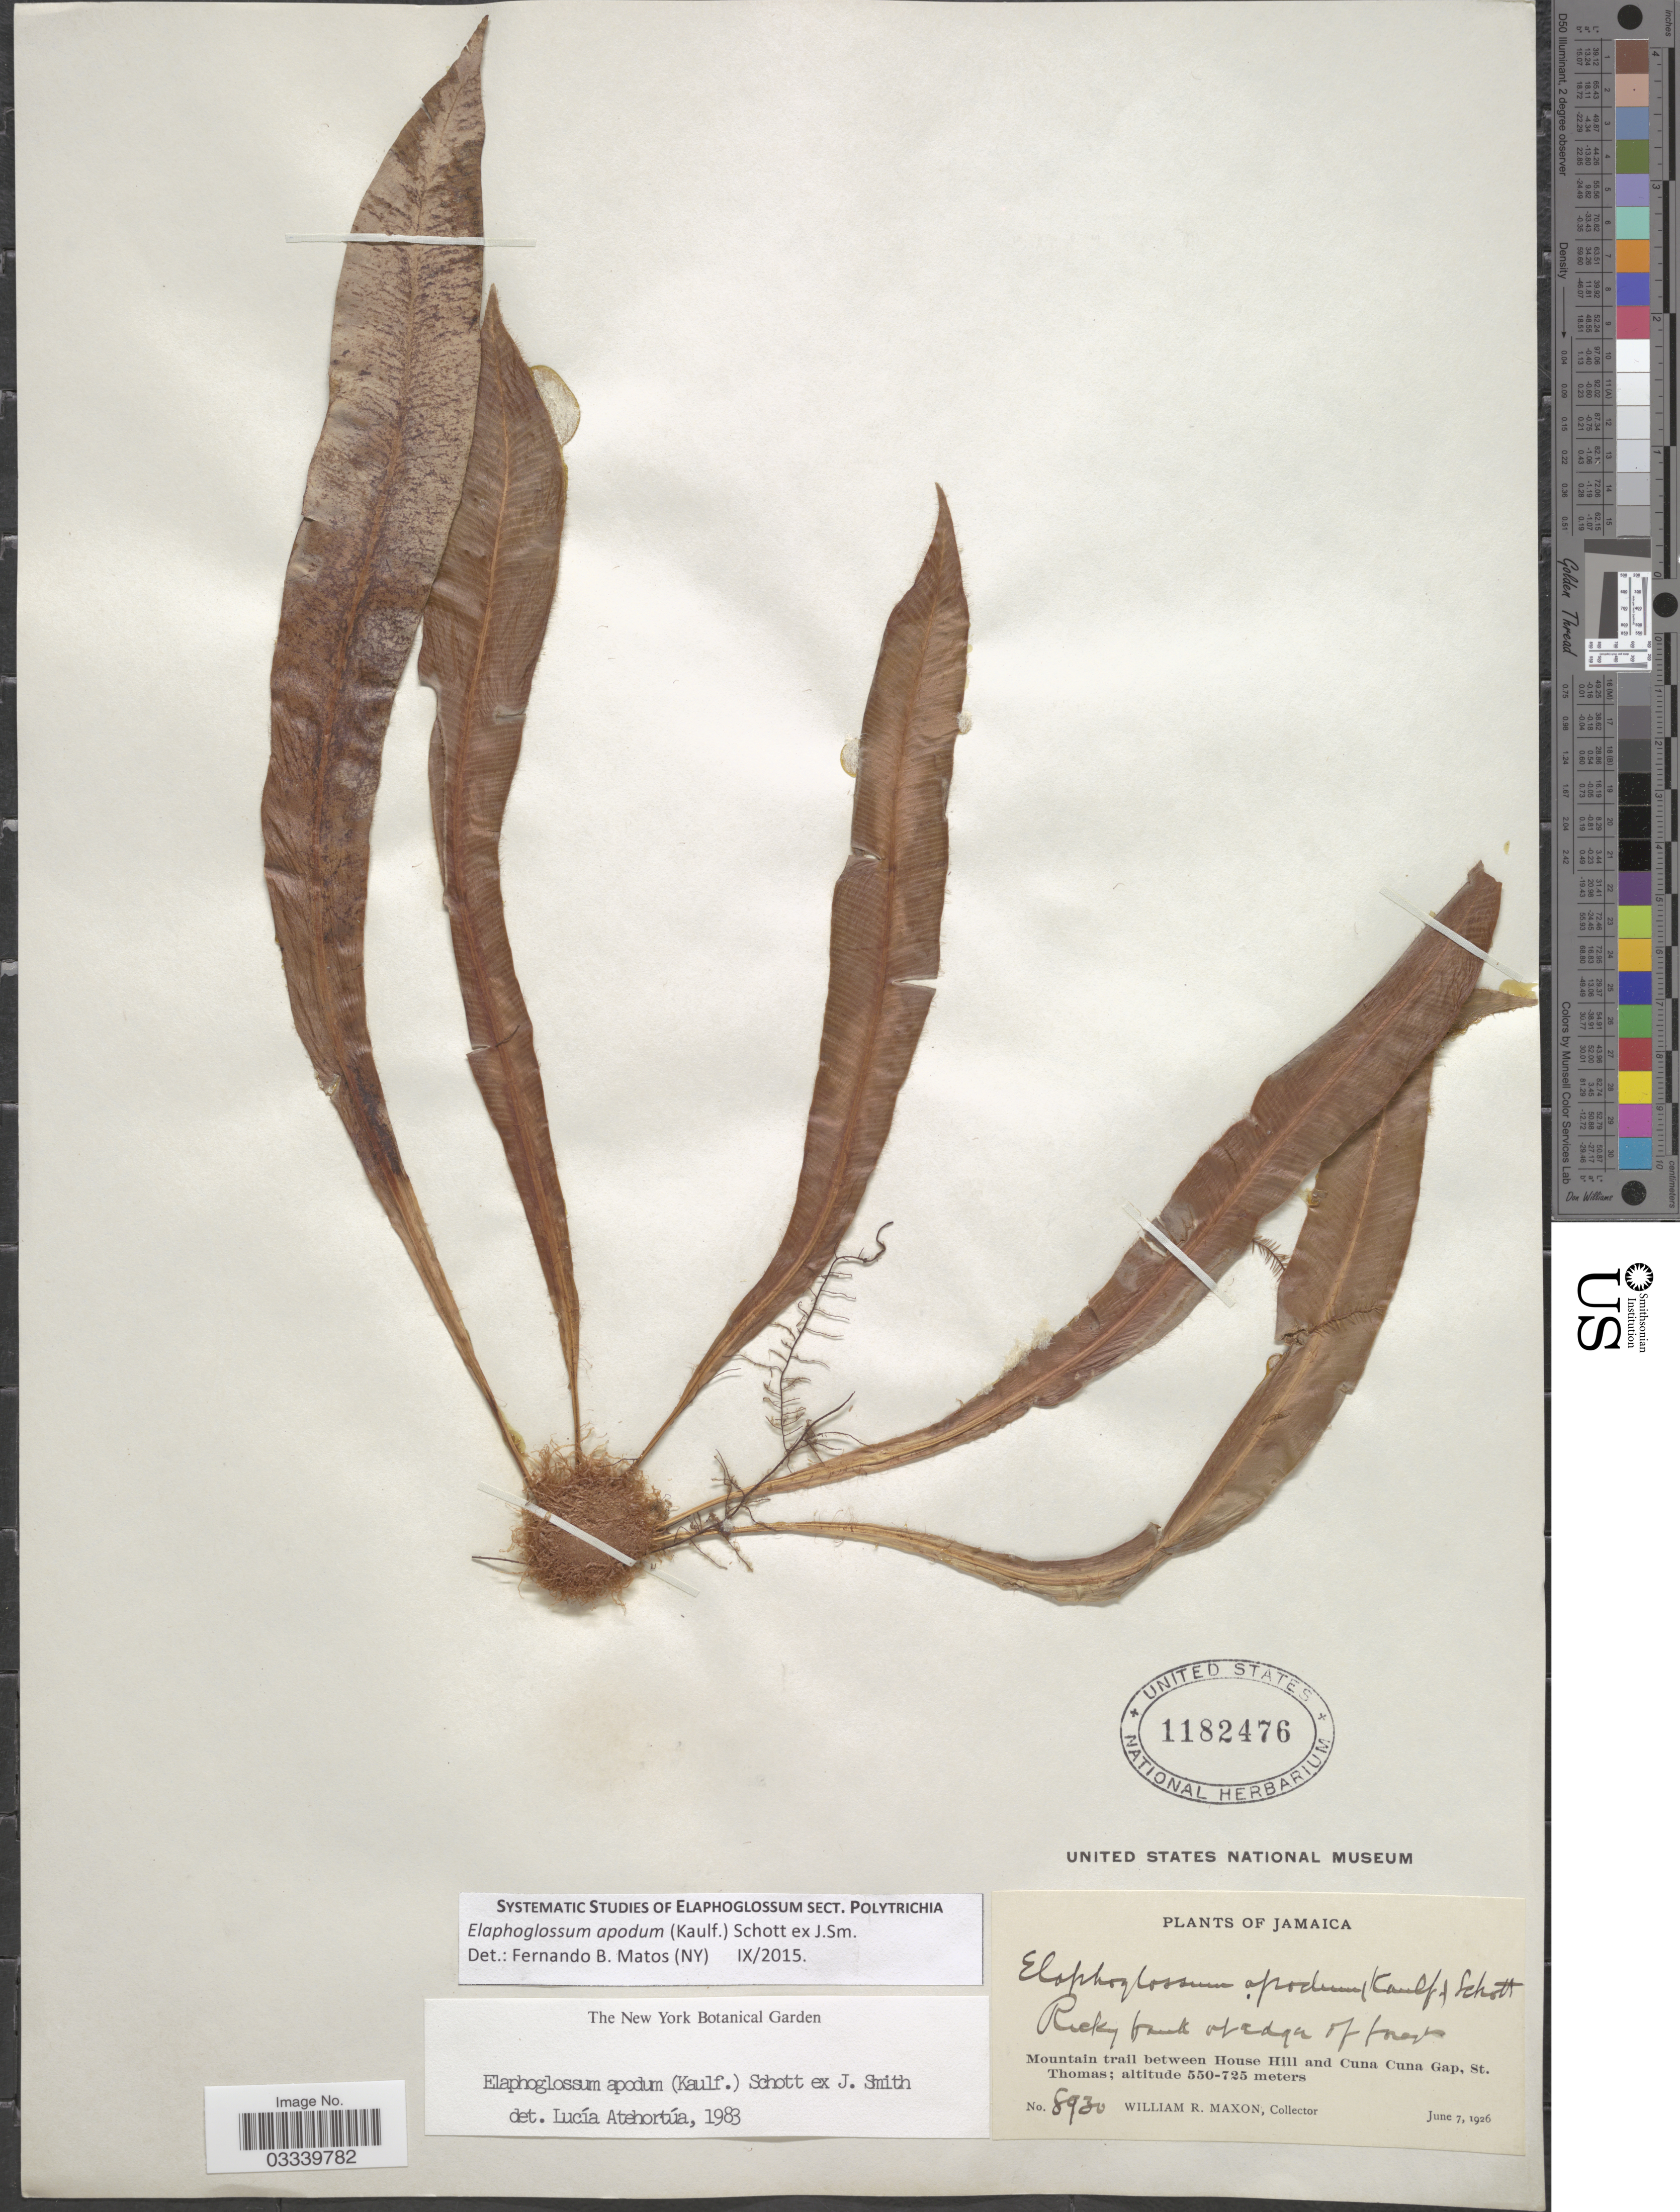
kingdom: Plantae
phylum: Tracheophyta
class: Polypodiopsida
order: Polypodiales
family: Dryopteridaceae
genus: Elaphoglossum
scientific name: Elaphoglossum apodum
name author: (Kaulf.) Schott ex J. Sm.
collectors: W. R. Maxon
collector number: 8930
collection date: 1926-06-07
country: Jamaica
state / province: Saint Thomas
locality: Mountain trail between House Hill and Cuna Cuna Gap.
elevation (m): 550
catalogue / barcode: US 1182476